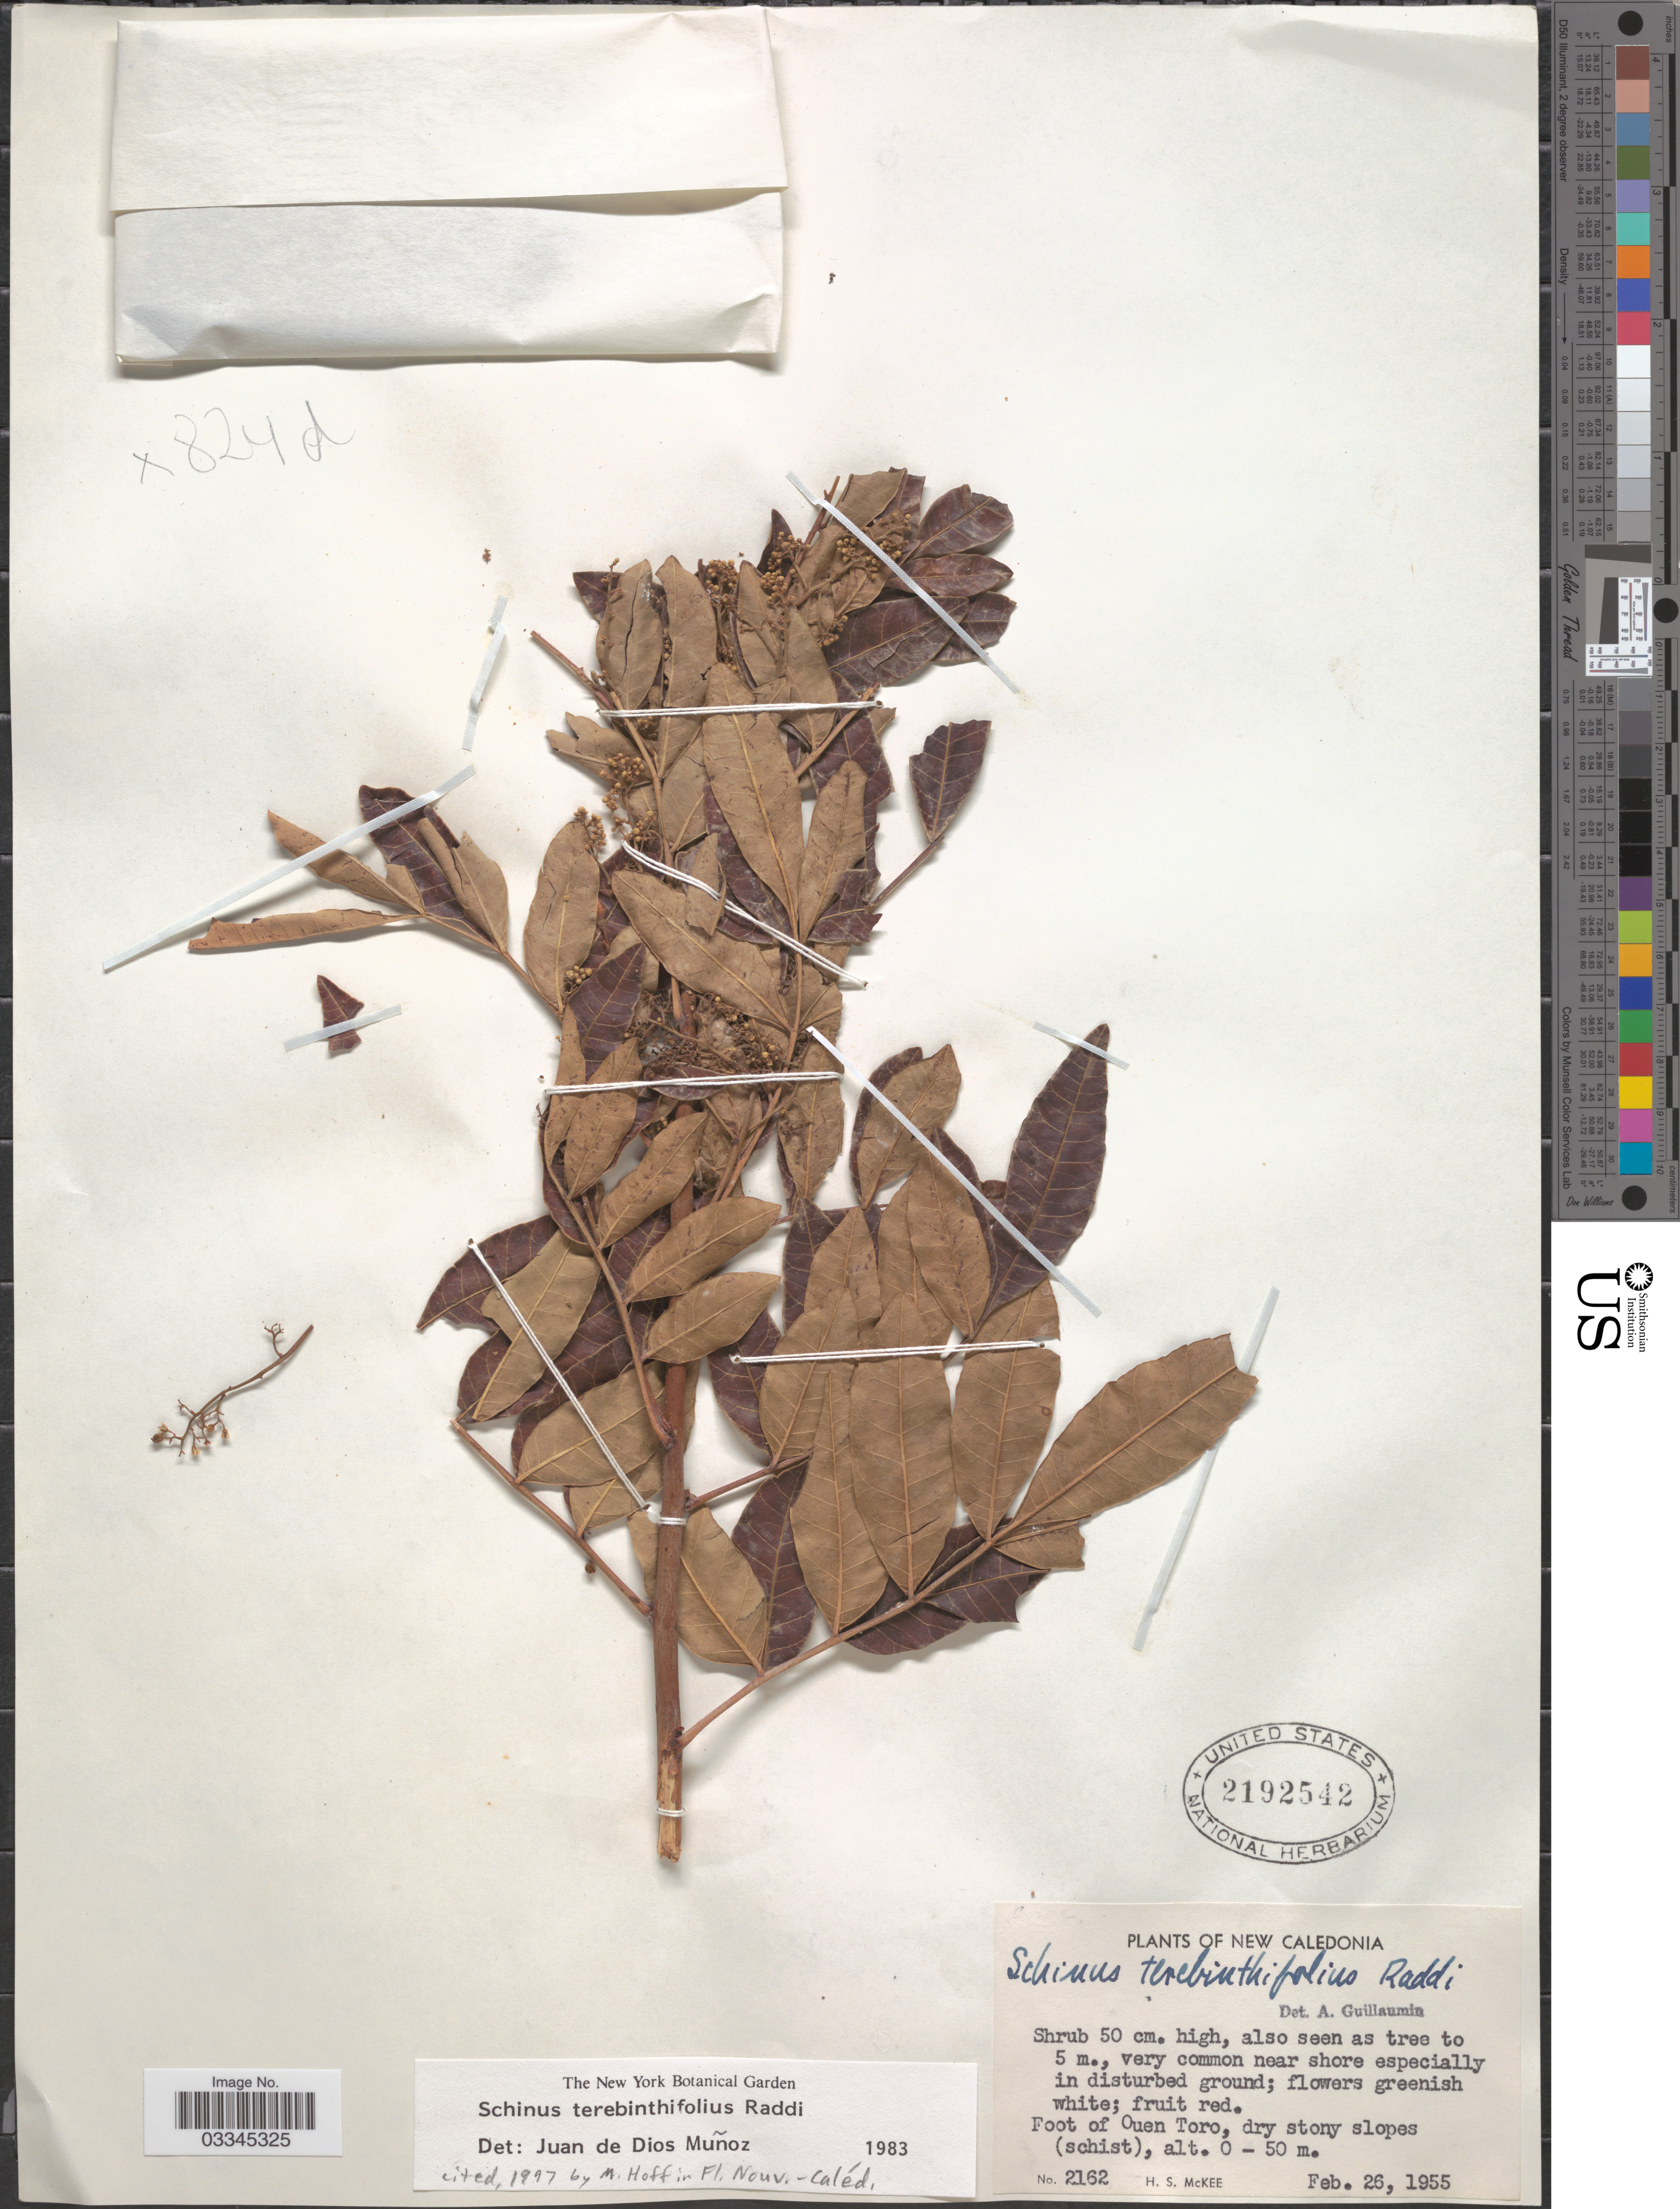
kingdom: Plantae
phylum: Tracheophyta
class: Magnoliopsida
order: Sapindales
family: Anacardiaceae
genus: Schinus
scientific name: Schinus terebinthifolia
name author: Raddi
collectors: H. S. McKee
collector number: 2162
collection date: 1955-02-26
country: New Caledonia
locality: Foot of Ouen Toro.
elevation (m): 0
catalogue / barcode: US 2192542